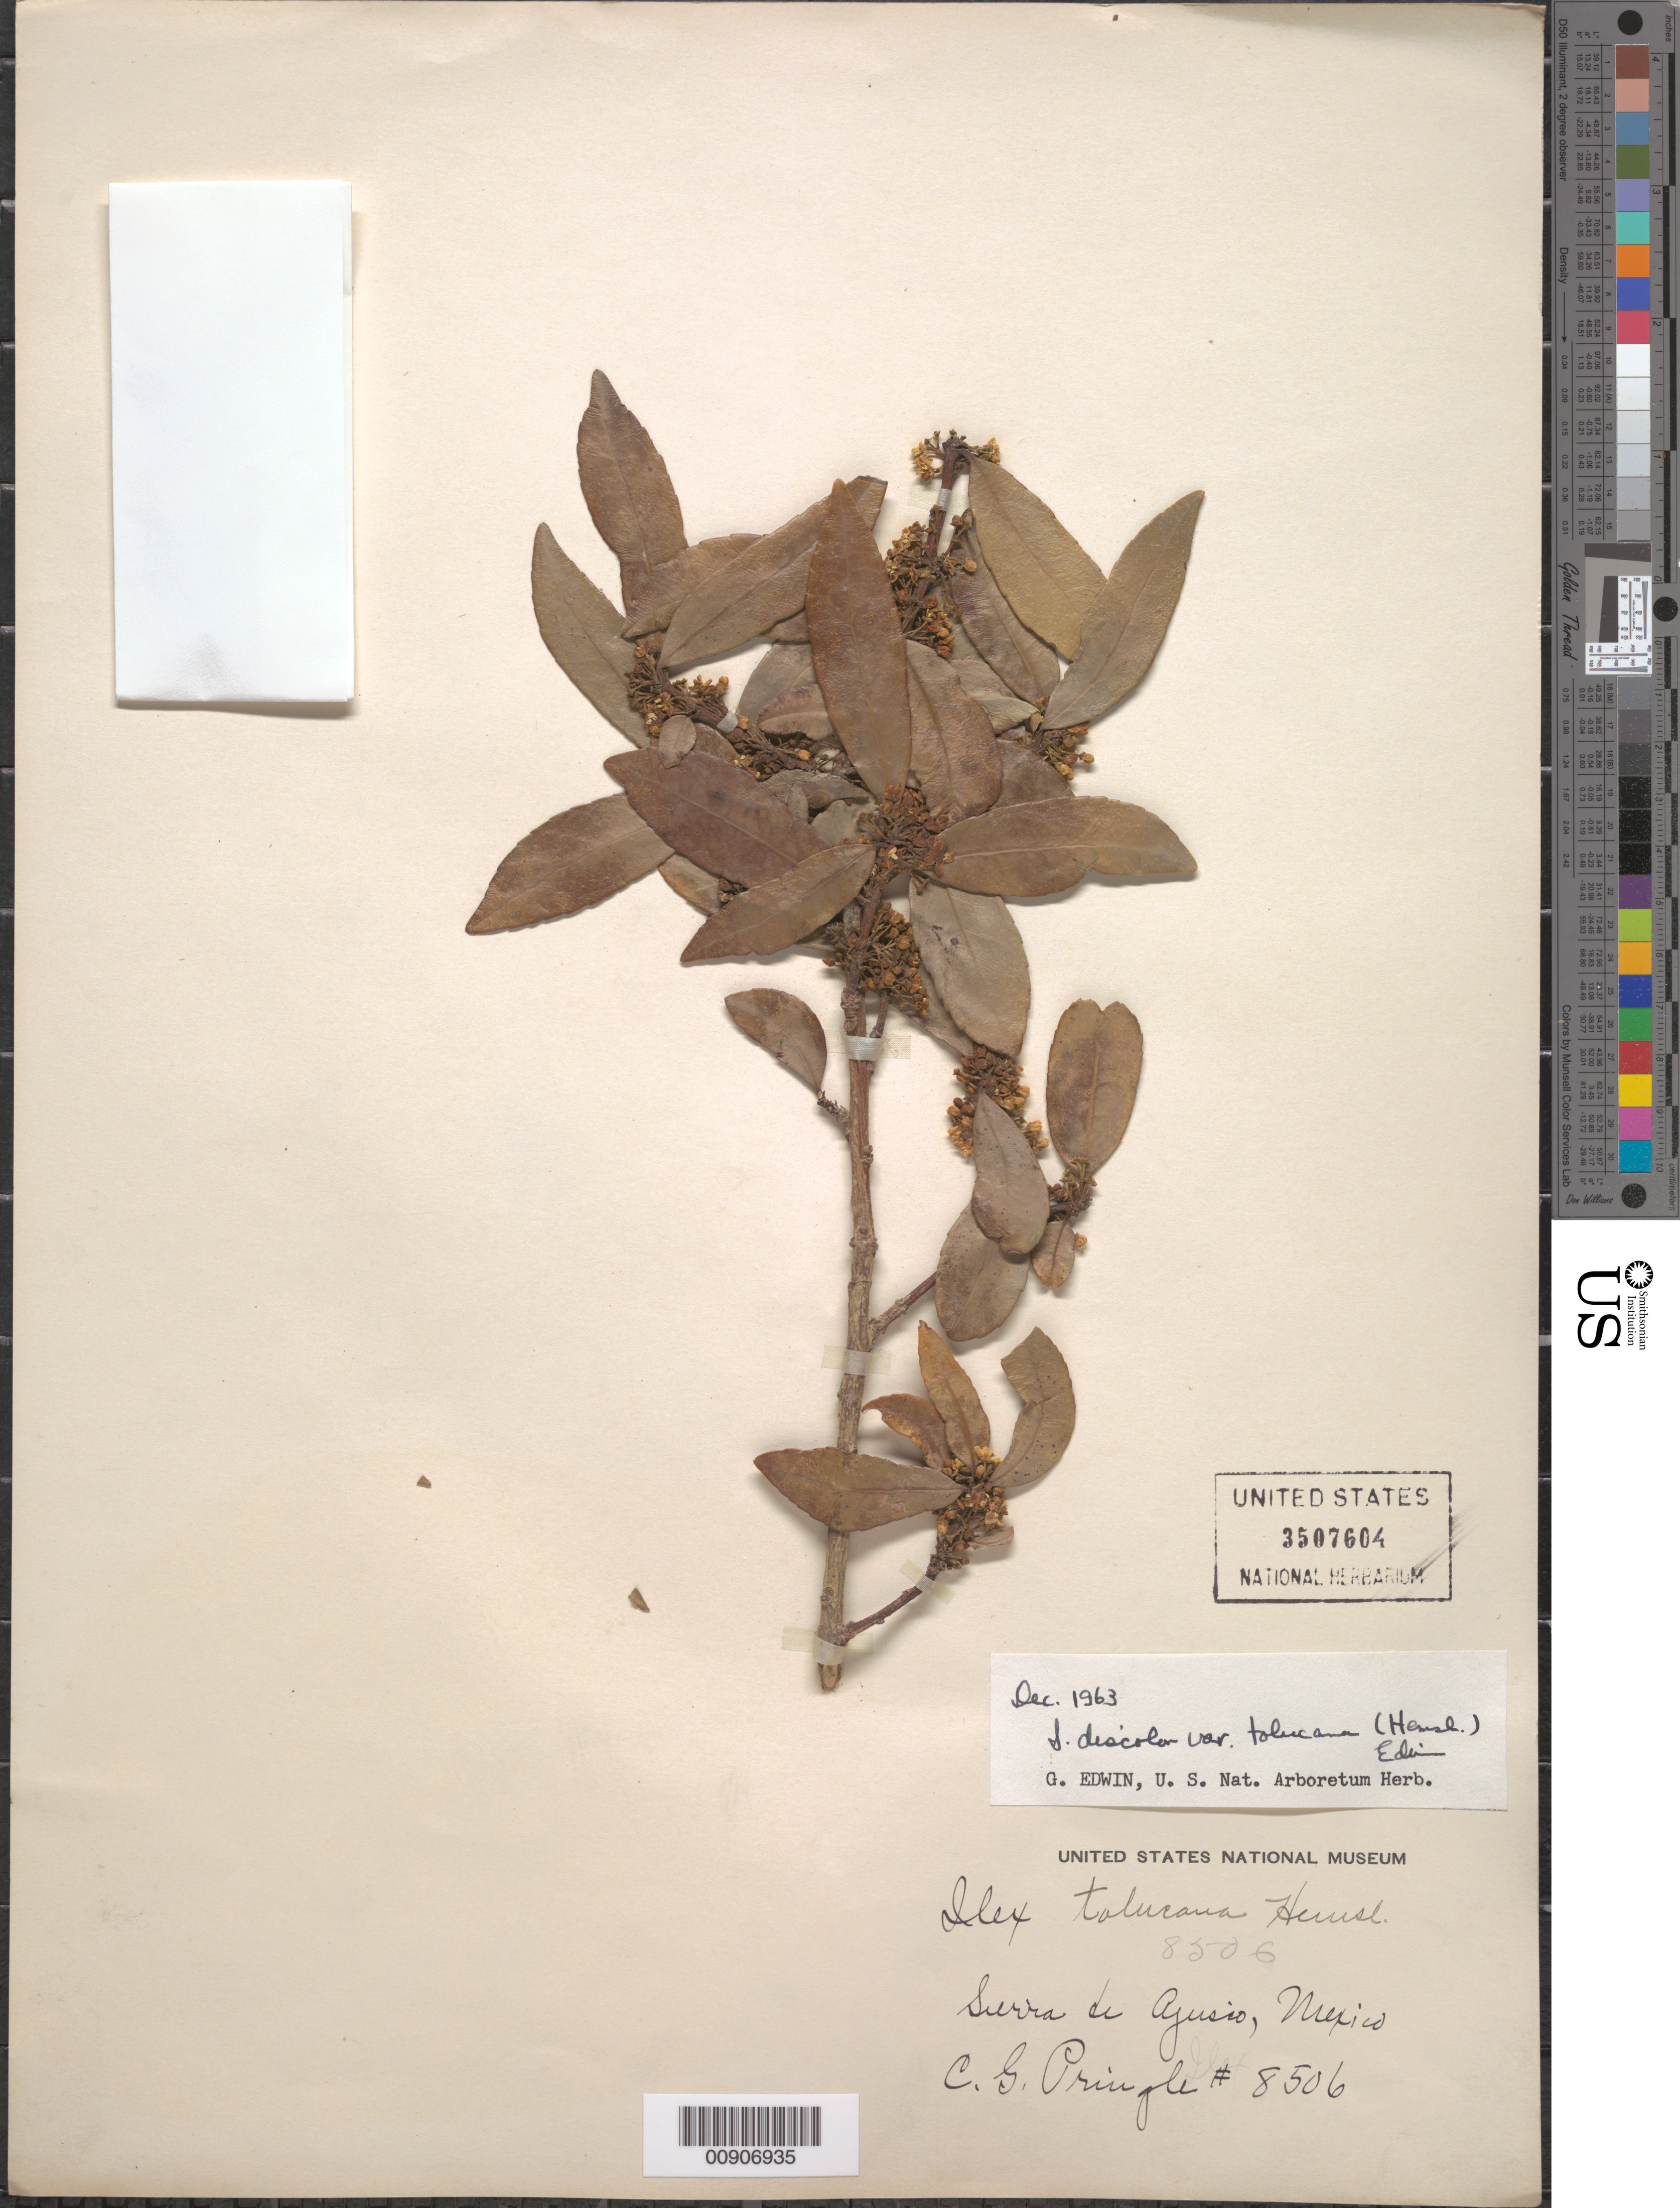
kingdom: Plantae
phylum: Tracheophyta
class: Magnoliopsida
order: Aquifoliales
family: Aquifoliaceae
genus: Ilex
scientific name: Ilex discolor var. tolucana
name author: (Hemsl.) Edwin ex J. Linares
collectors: C. G. Pringle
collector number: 8506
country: Mexico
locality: Sierra de Ajusco.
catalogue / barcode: US 3507604